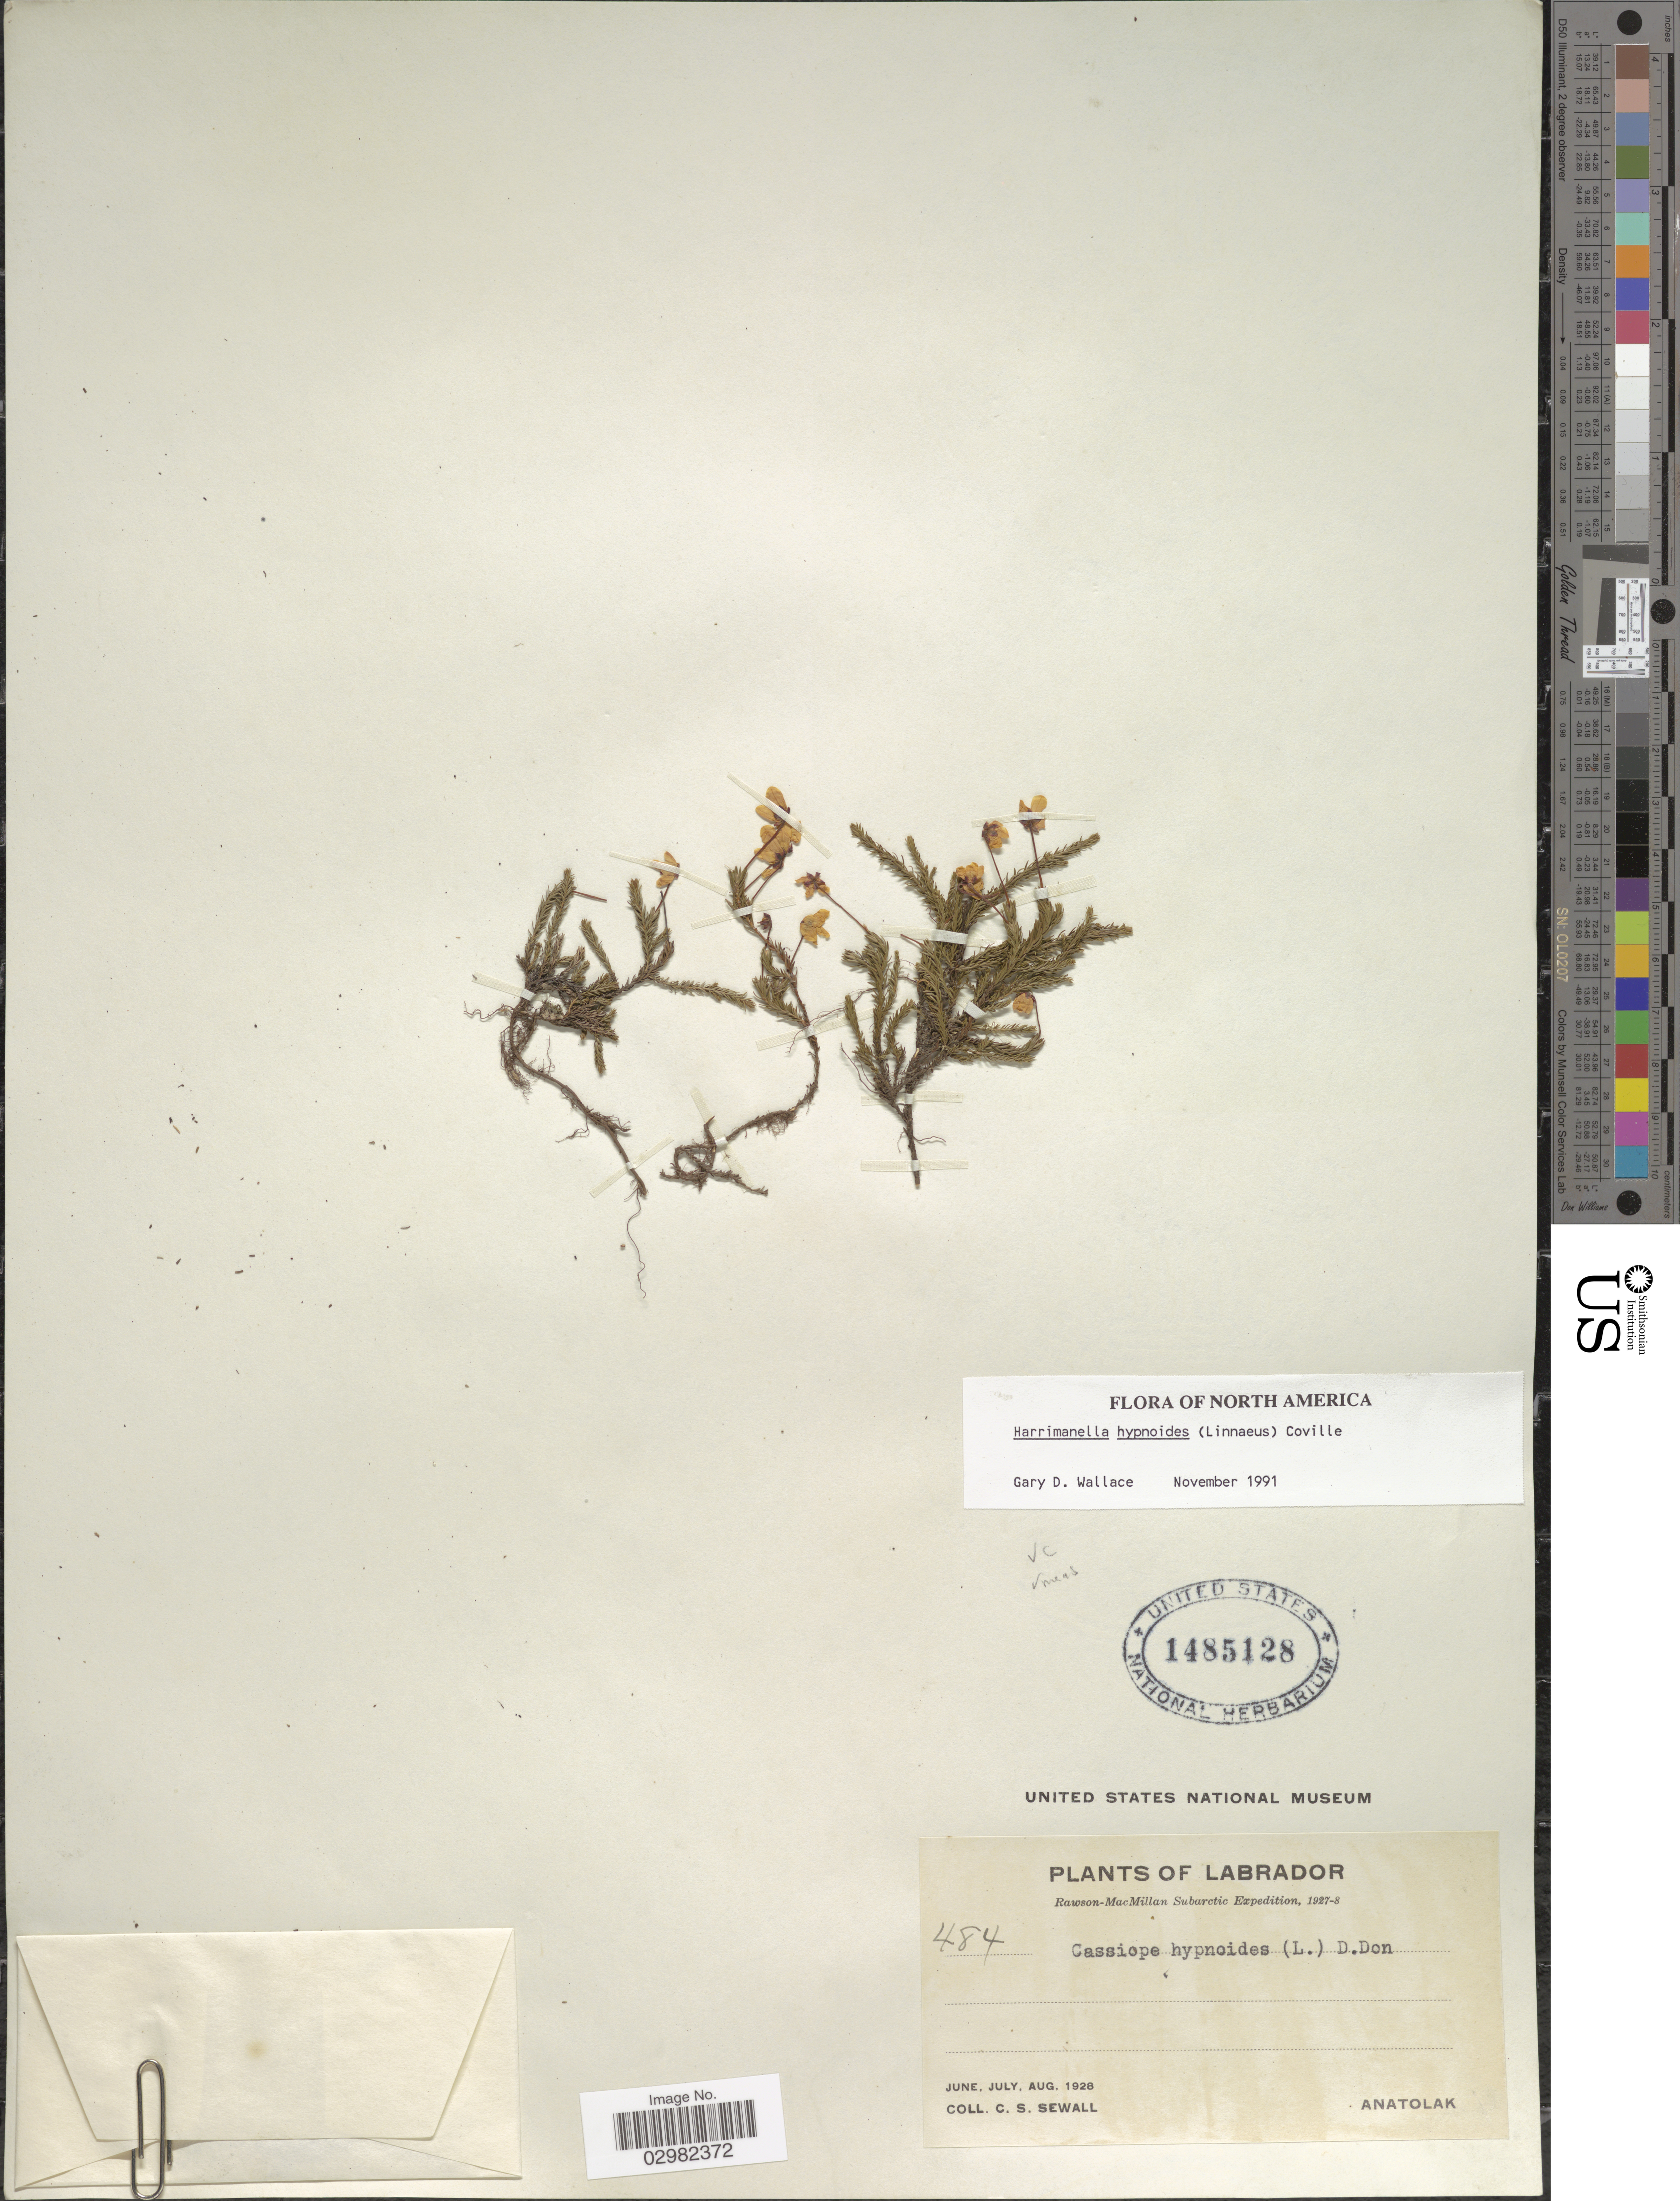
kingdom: Plantae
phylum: Tracheophyta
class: Magnoliopsida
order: Ericales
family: Ericaceae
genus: Harrimanella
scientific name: Harrimanella hypnoides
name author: (L.) Coville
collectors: C. Sewall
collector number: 484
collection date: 1928-06/1928-08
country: Canada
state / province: Newfoundland and Labrador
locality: Labrador, Anatolak.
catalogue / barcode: US 1485128